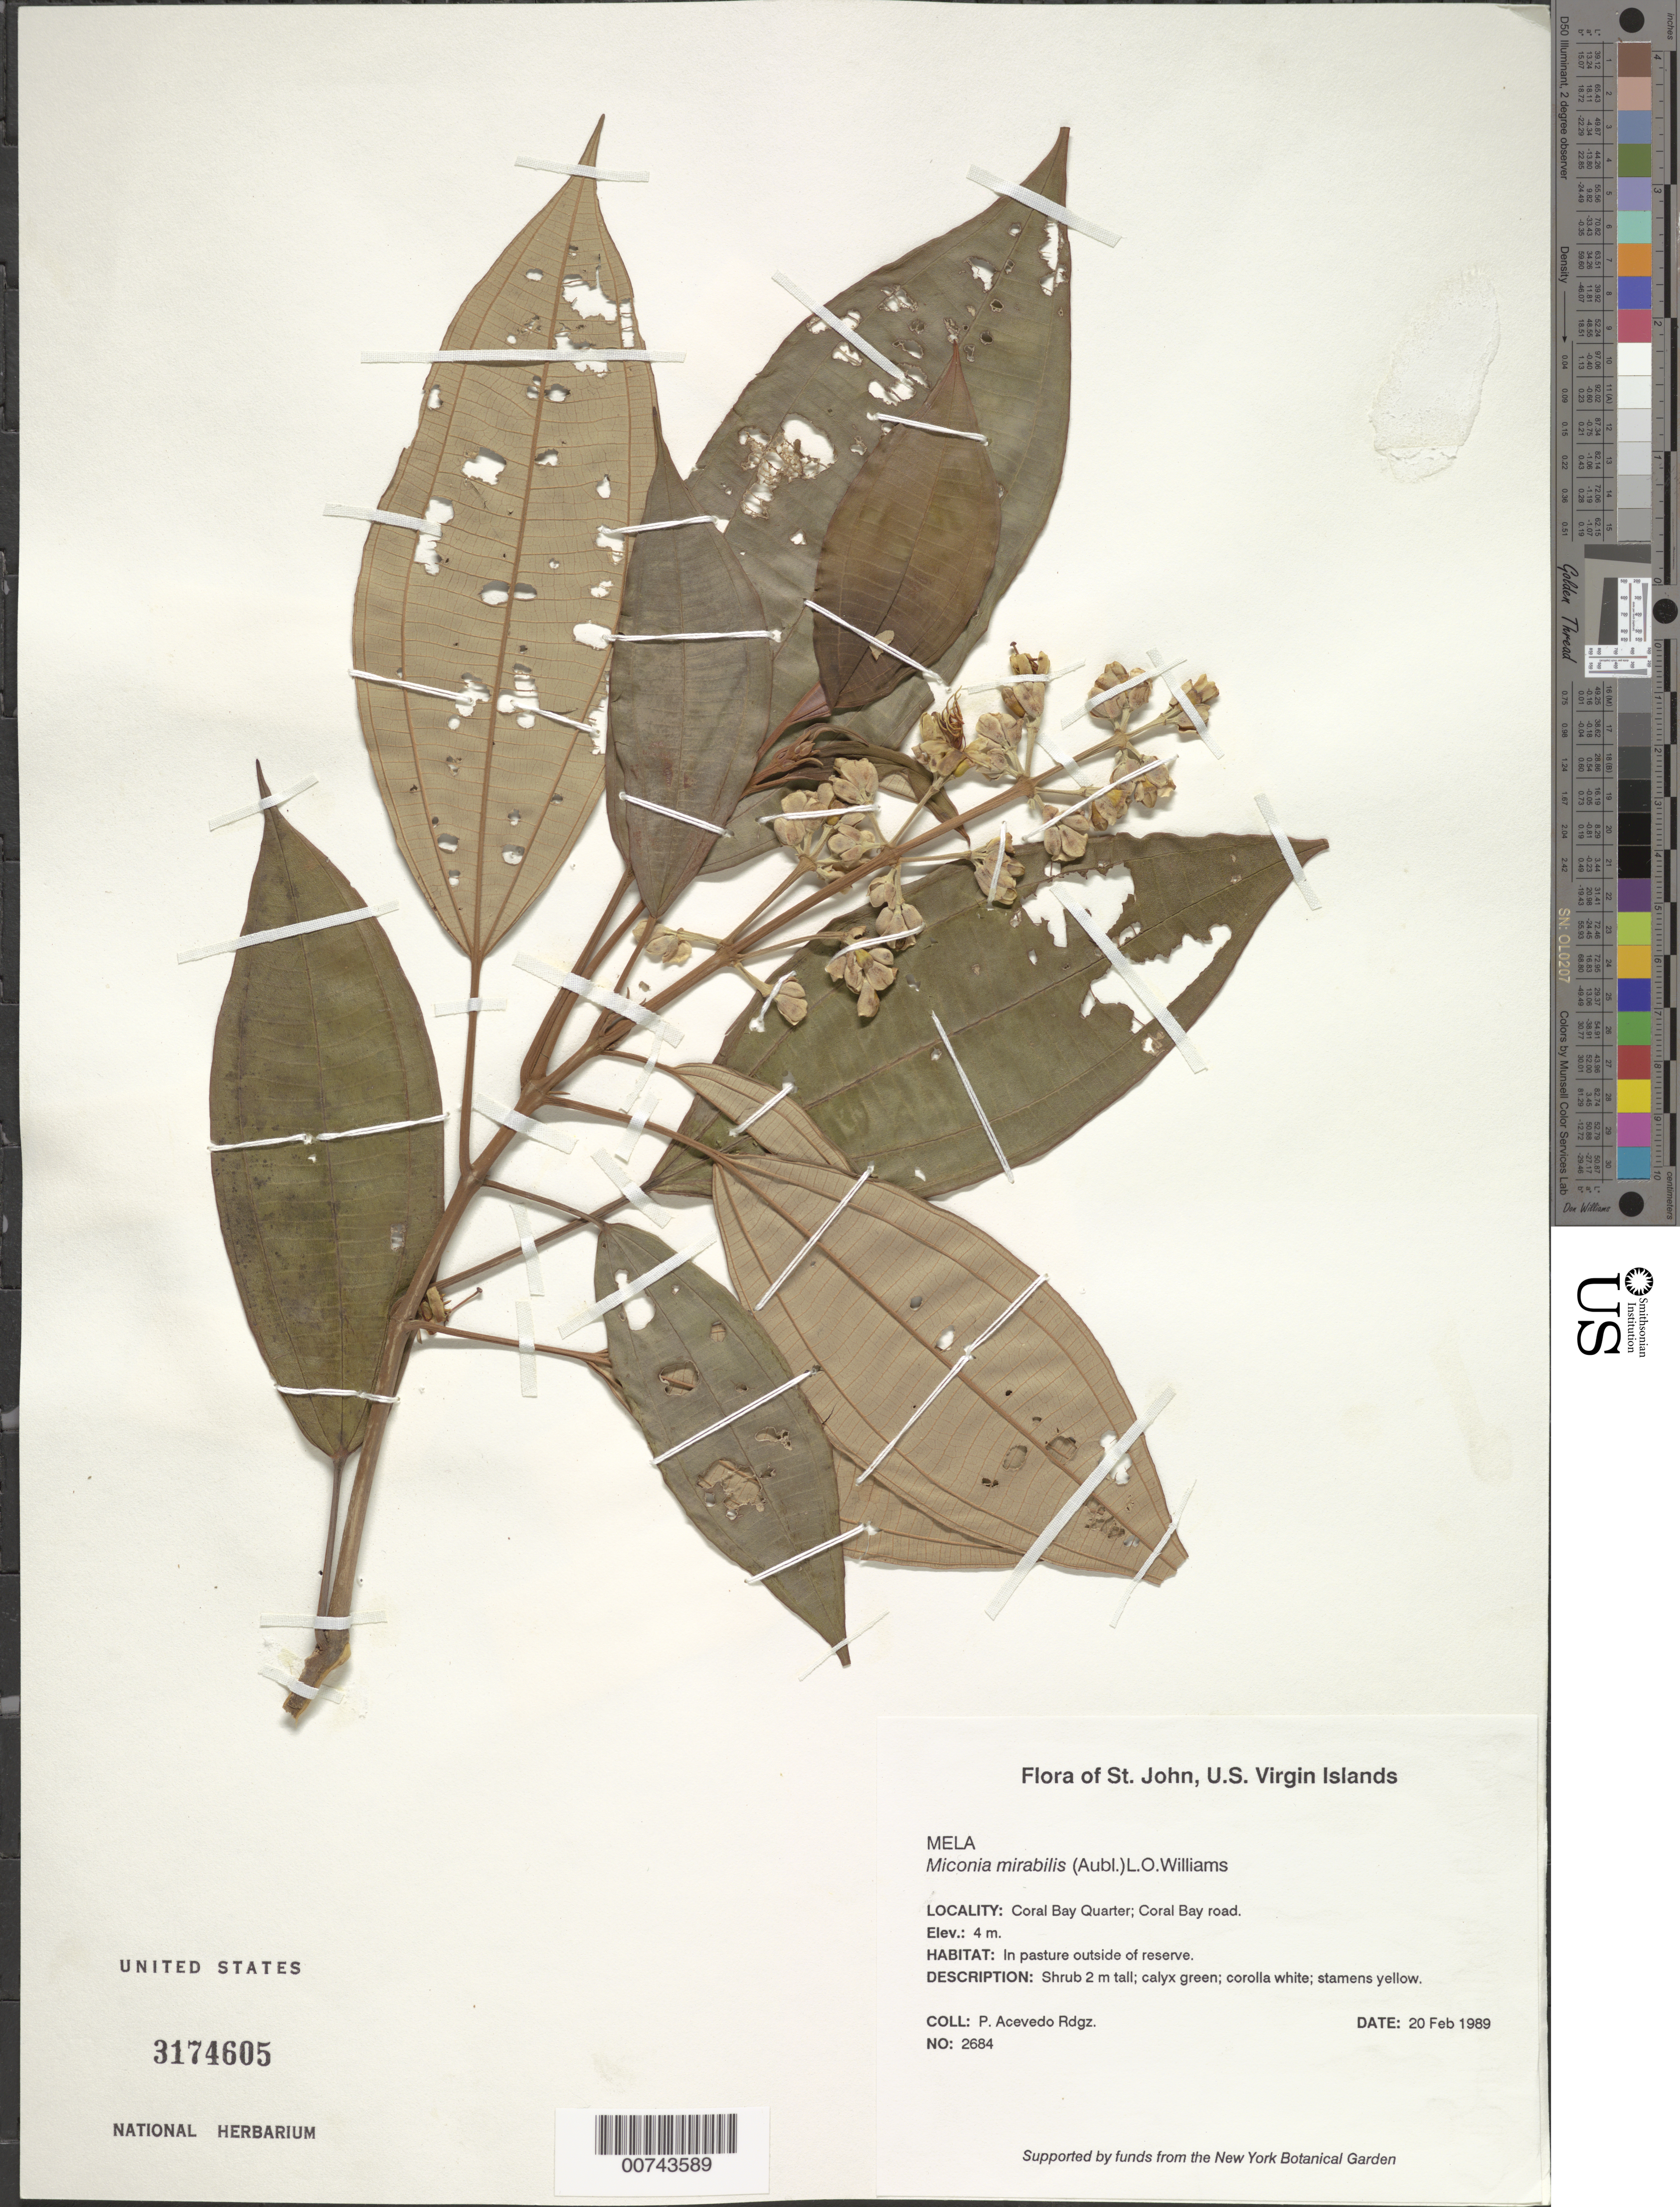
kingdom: Plantae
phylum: Tracheophyta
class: Magnoliopsida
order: Myrtales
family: Melastomataceae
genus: Miconia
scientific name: Miconia mirabilis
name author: (Aubl.) L.O. Williams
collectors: P. Acevedo-Rodr., A. Reilly & J. Stone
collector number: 2684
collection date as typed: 23 Feb 1988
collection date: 1988-02-23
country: British Virgin Islands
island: Tortola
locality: Trail down from Sage Mountain, outside of Park, Tortola, BVI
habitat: Abandoned field.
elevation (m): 460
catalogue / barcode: US 3174605